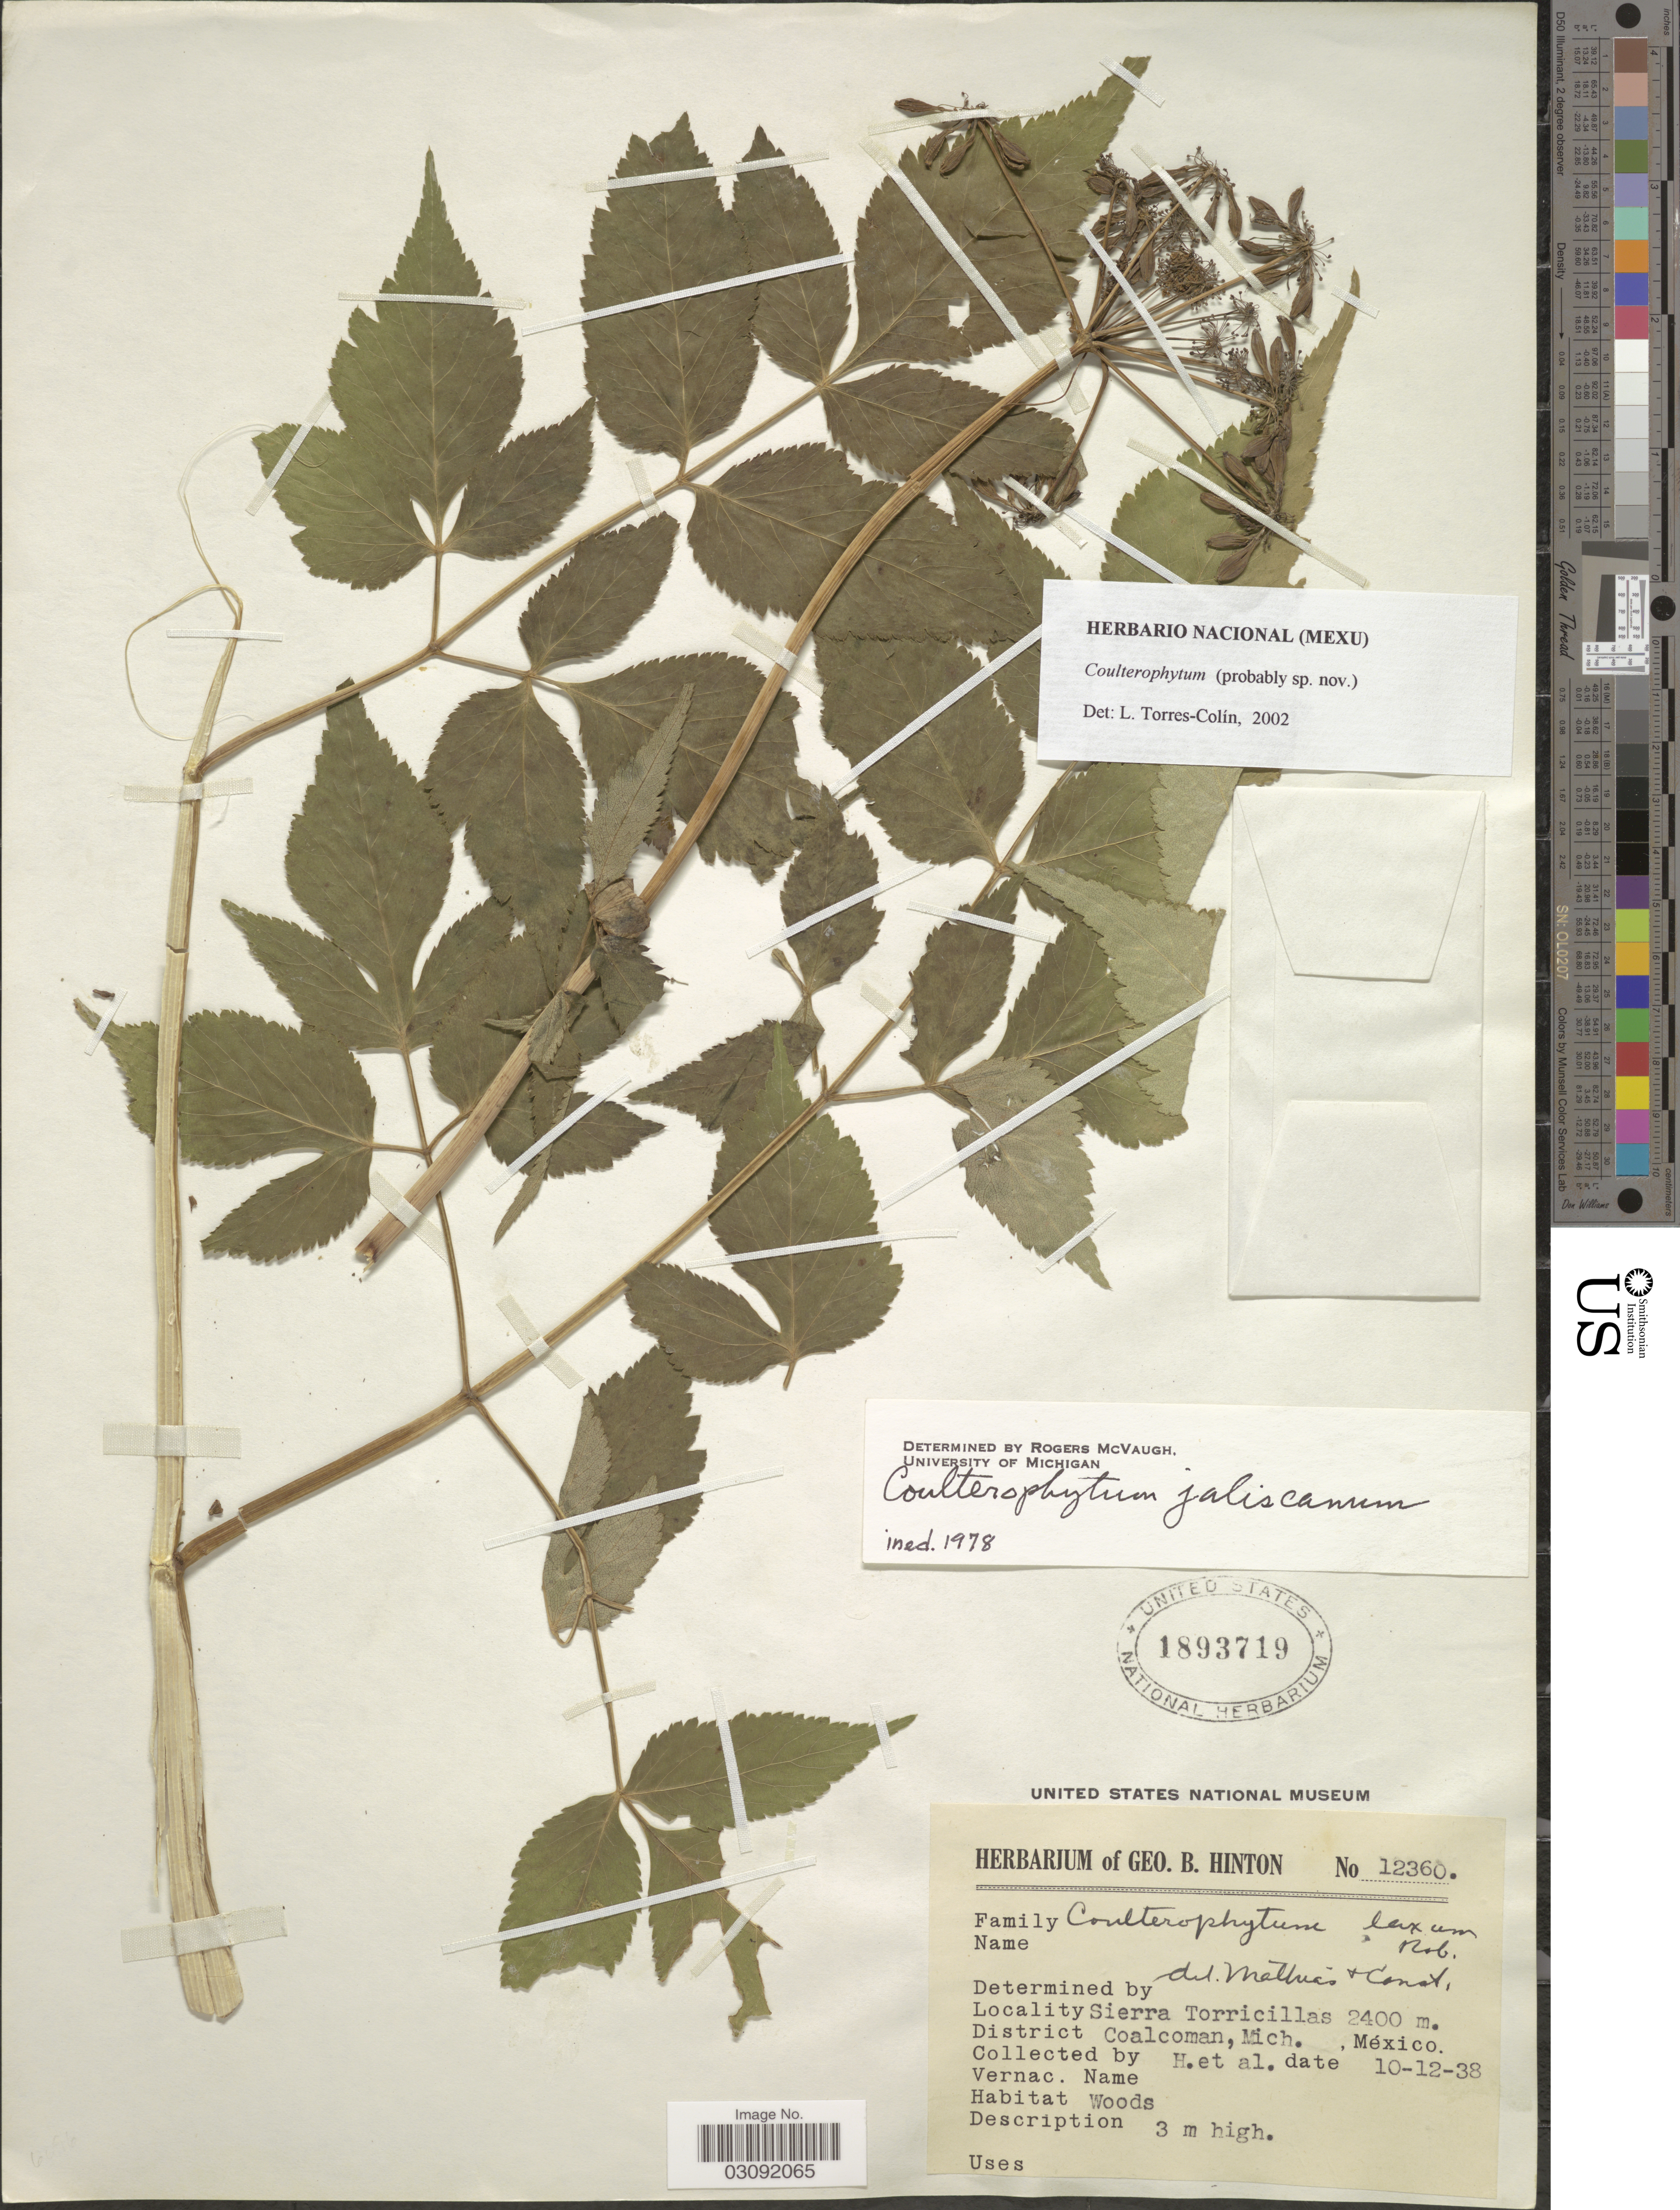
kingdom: Plantae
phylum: Tracheophyta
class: Magnoliopsida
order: Apiales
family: Apiaceae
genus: Coulterophytum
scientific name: Coulterophytum sp.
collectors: G. B. Hinton & et al.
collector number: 12360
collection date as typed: Transcribed d/m/y: 10/12/38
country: Mexico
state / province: Michoacán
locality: Sierra Torricillas. District Coalcoman, Mich.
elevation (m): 2400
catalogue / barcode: US 1893719